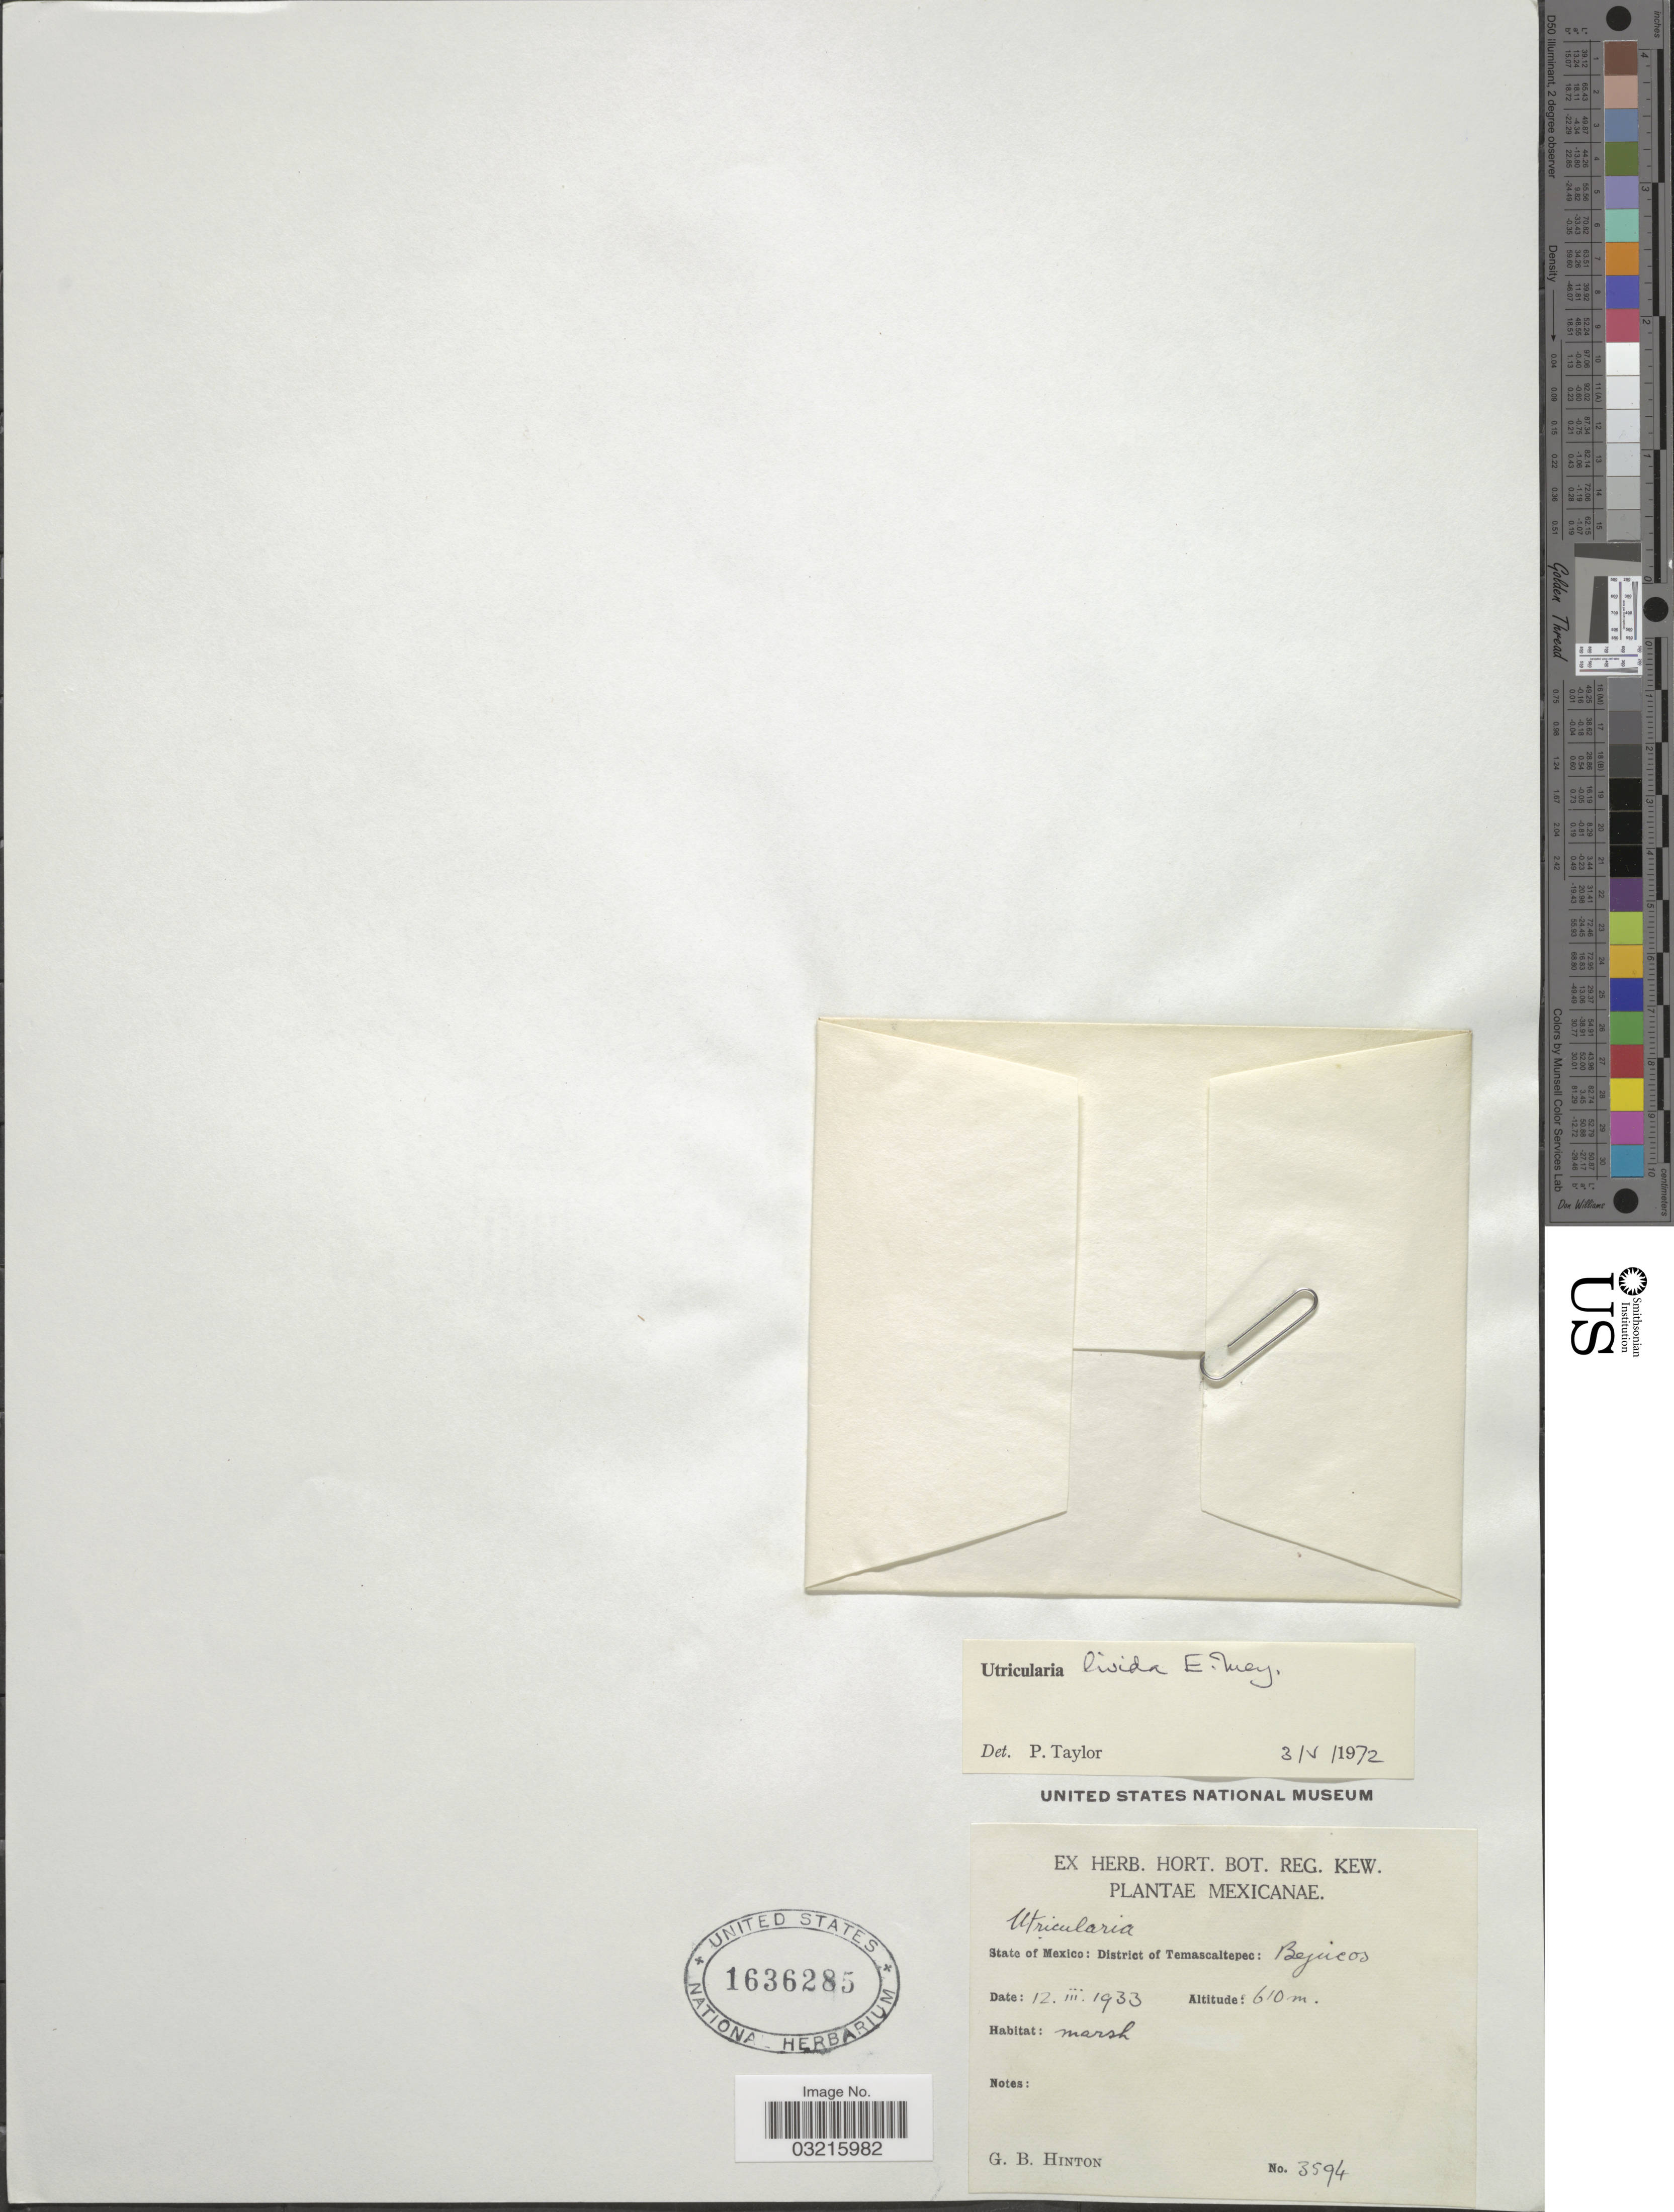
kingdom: Plantae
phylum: Tracheophyta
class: Magnoliopsida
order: Lamiales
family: Lentibulariaceae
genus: Utricularia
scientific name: Utricularia livida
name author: E. Mey.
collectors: G. B. Hinton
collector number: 3594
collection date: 1933-03-12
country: Mexico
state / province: México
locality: District of Temascaltepec: Bejucos.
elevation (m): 610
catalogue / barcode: US 1636285